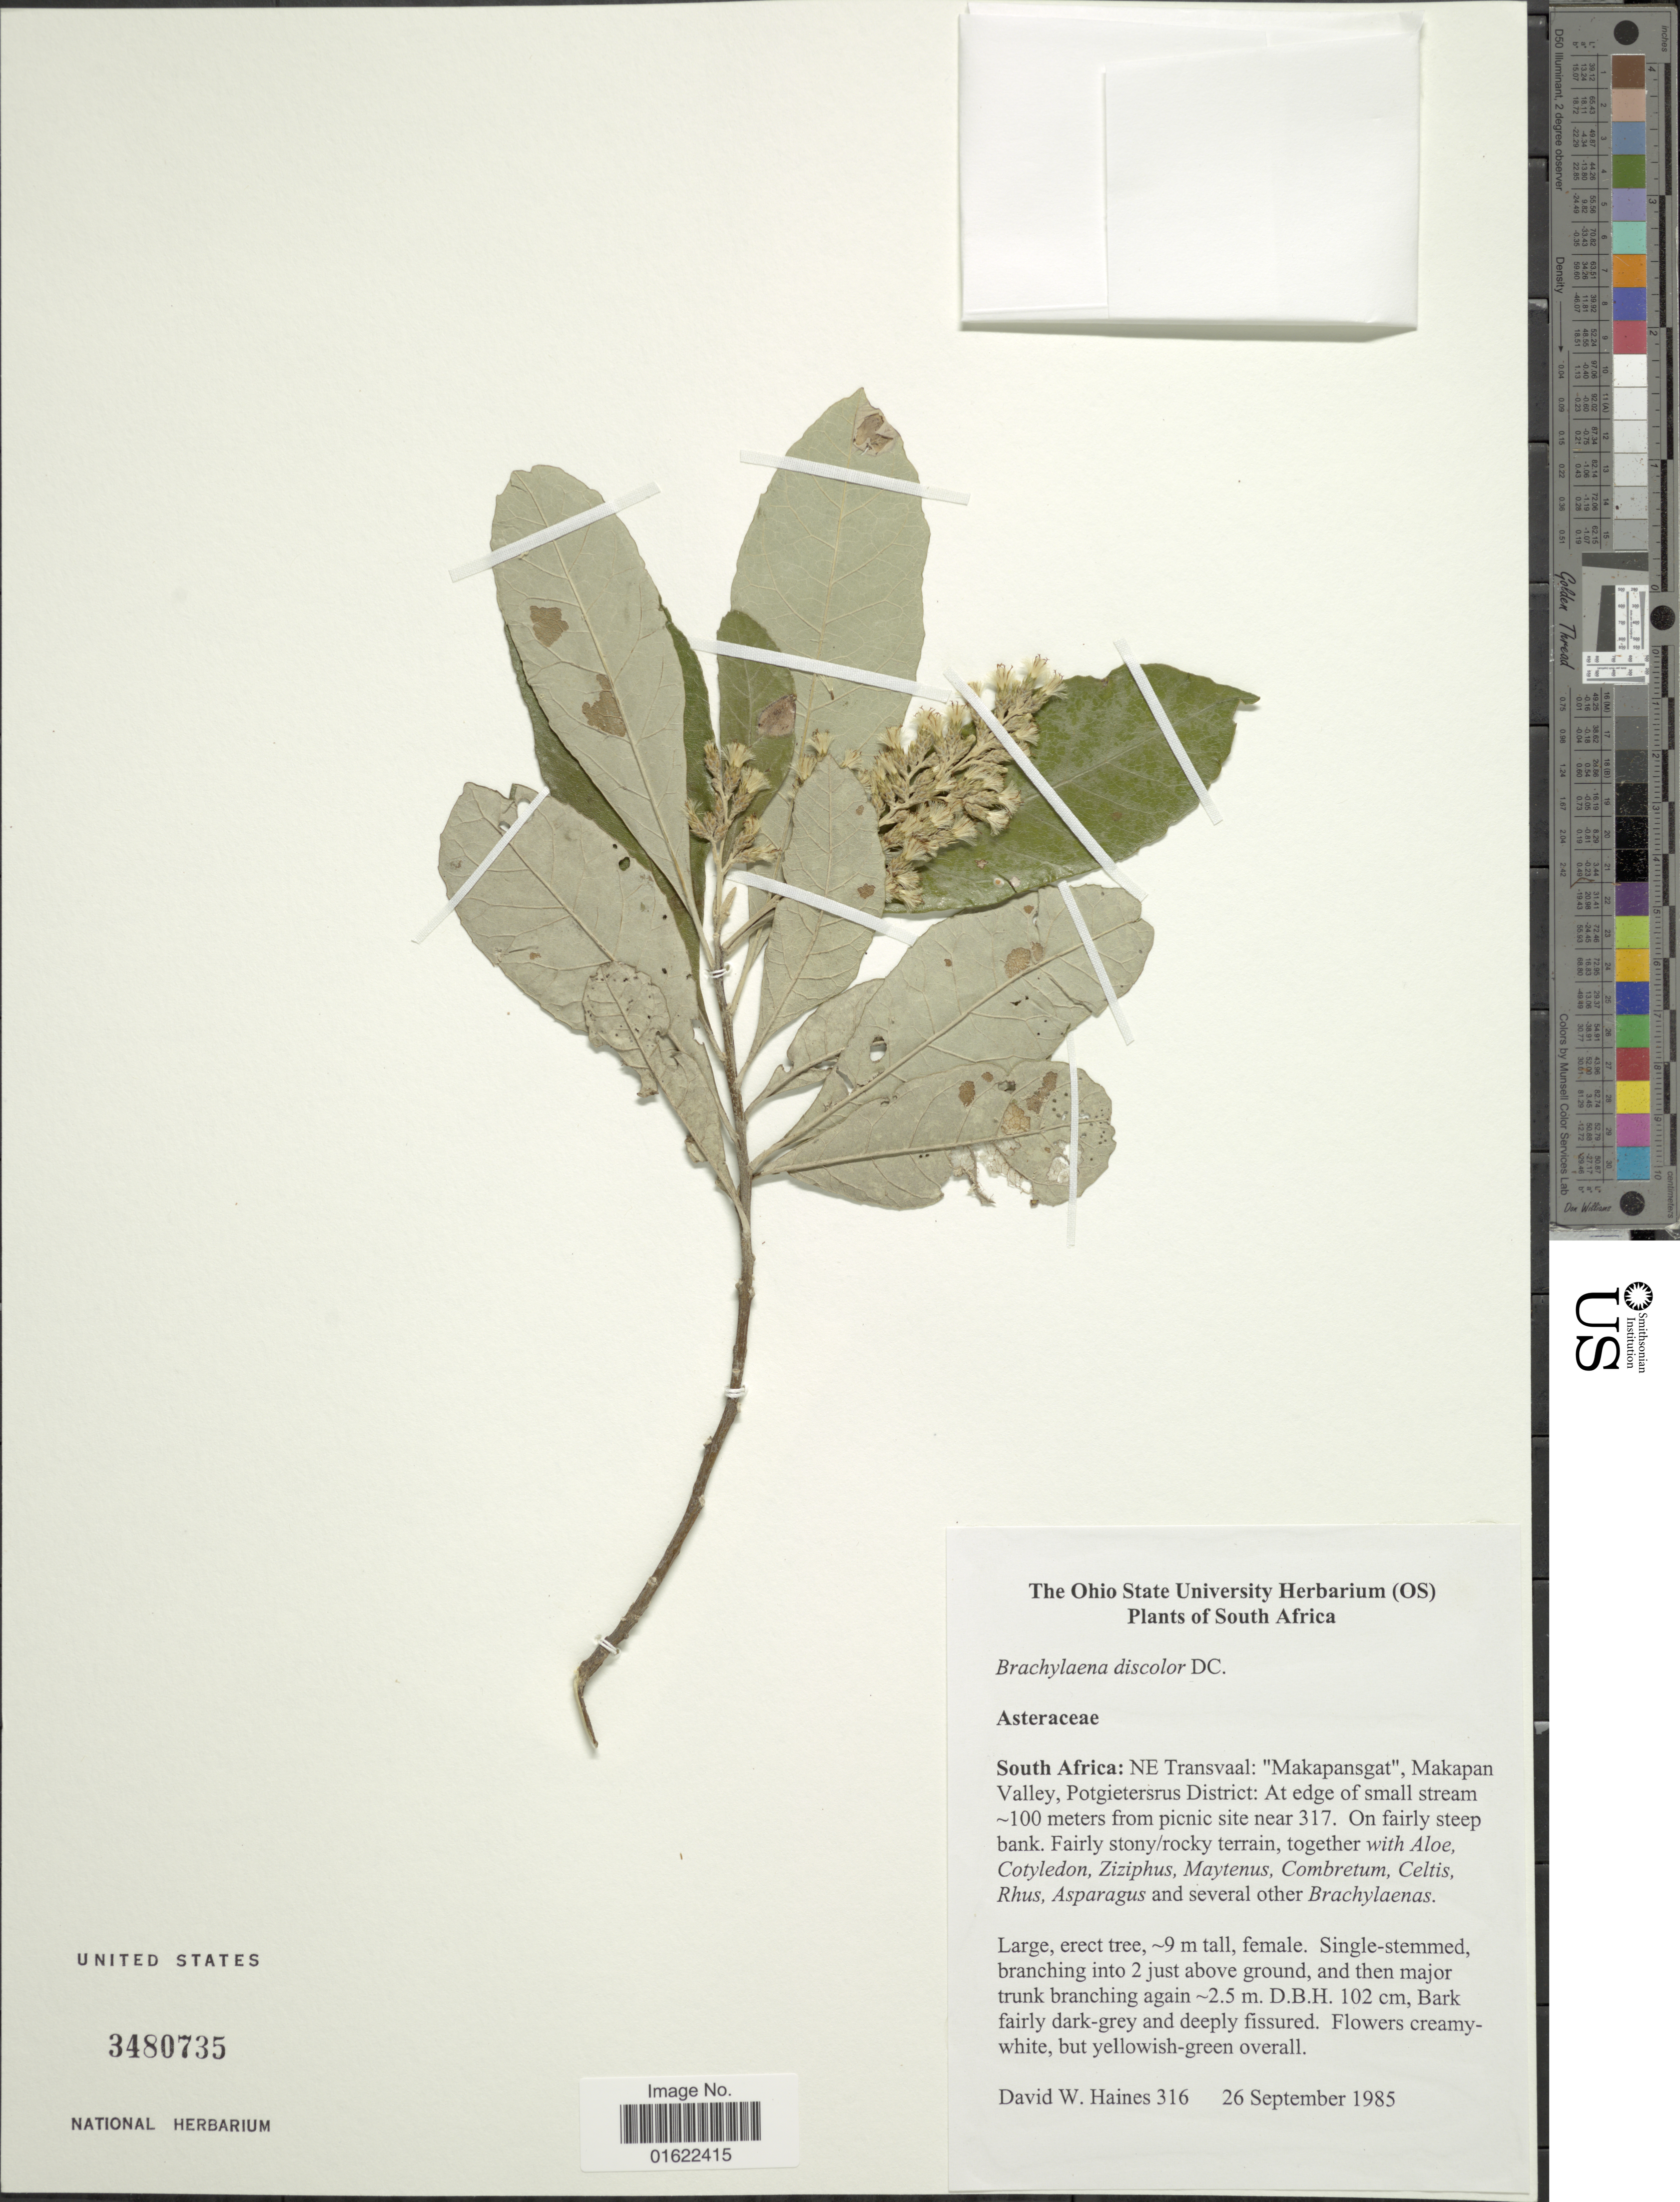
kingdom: Plantae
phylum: Tracheophyta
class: Magnoliopsida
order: Asterales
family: Asteraceae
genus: Brachylaena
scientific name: Brachylaena discolor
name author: DC.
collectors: D. Haines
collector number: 316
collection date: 1985-09-26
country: South Africa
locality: NE Transvaal: "Makapansgat", Makapan Valley, Potgietersrus District: At edge of small stream, 100 meters from picnic site near 317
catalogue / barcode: US 3480735